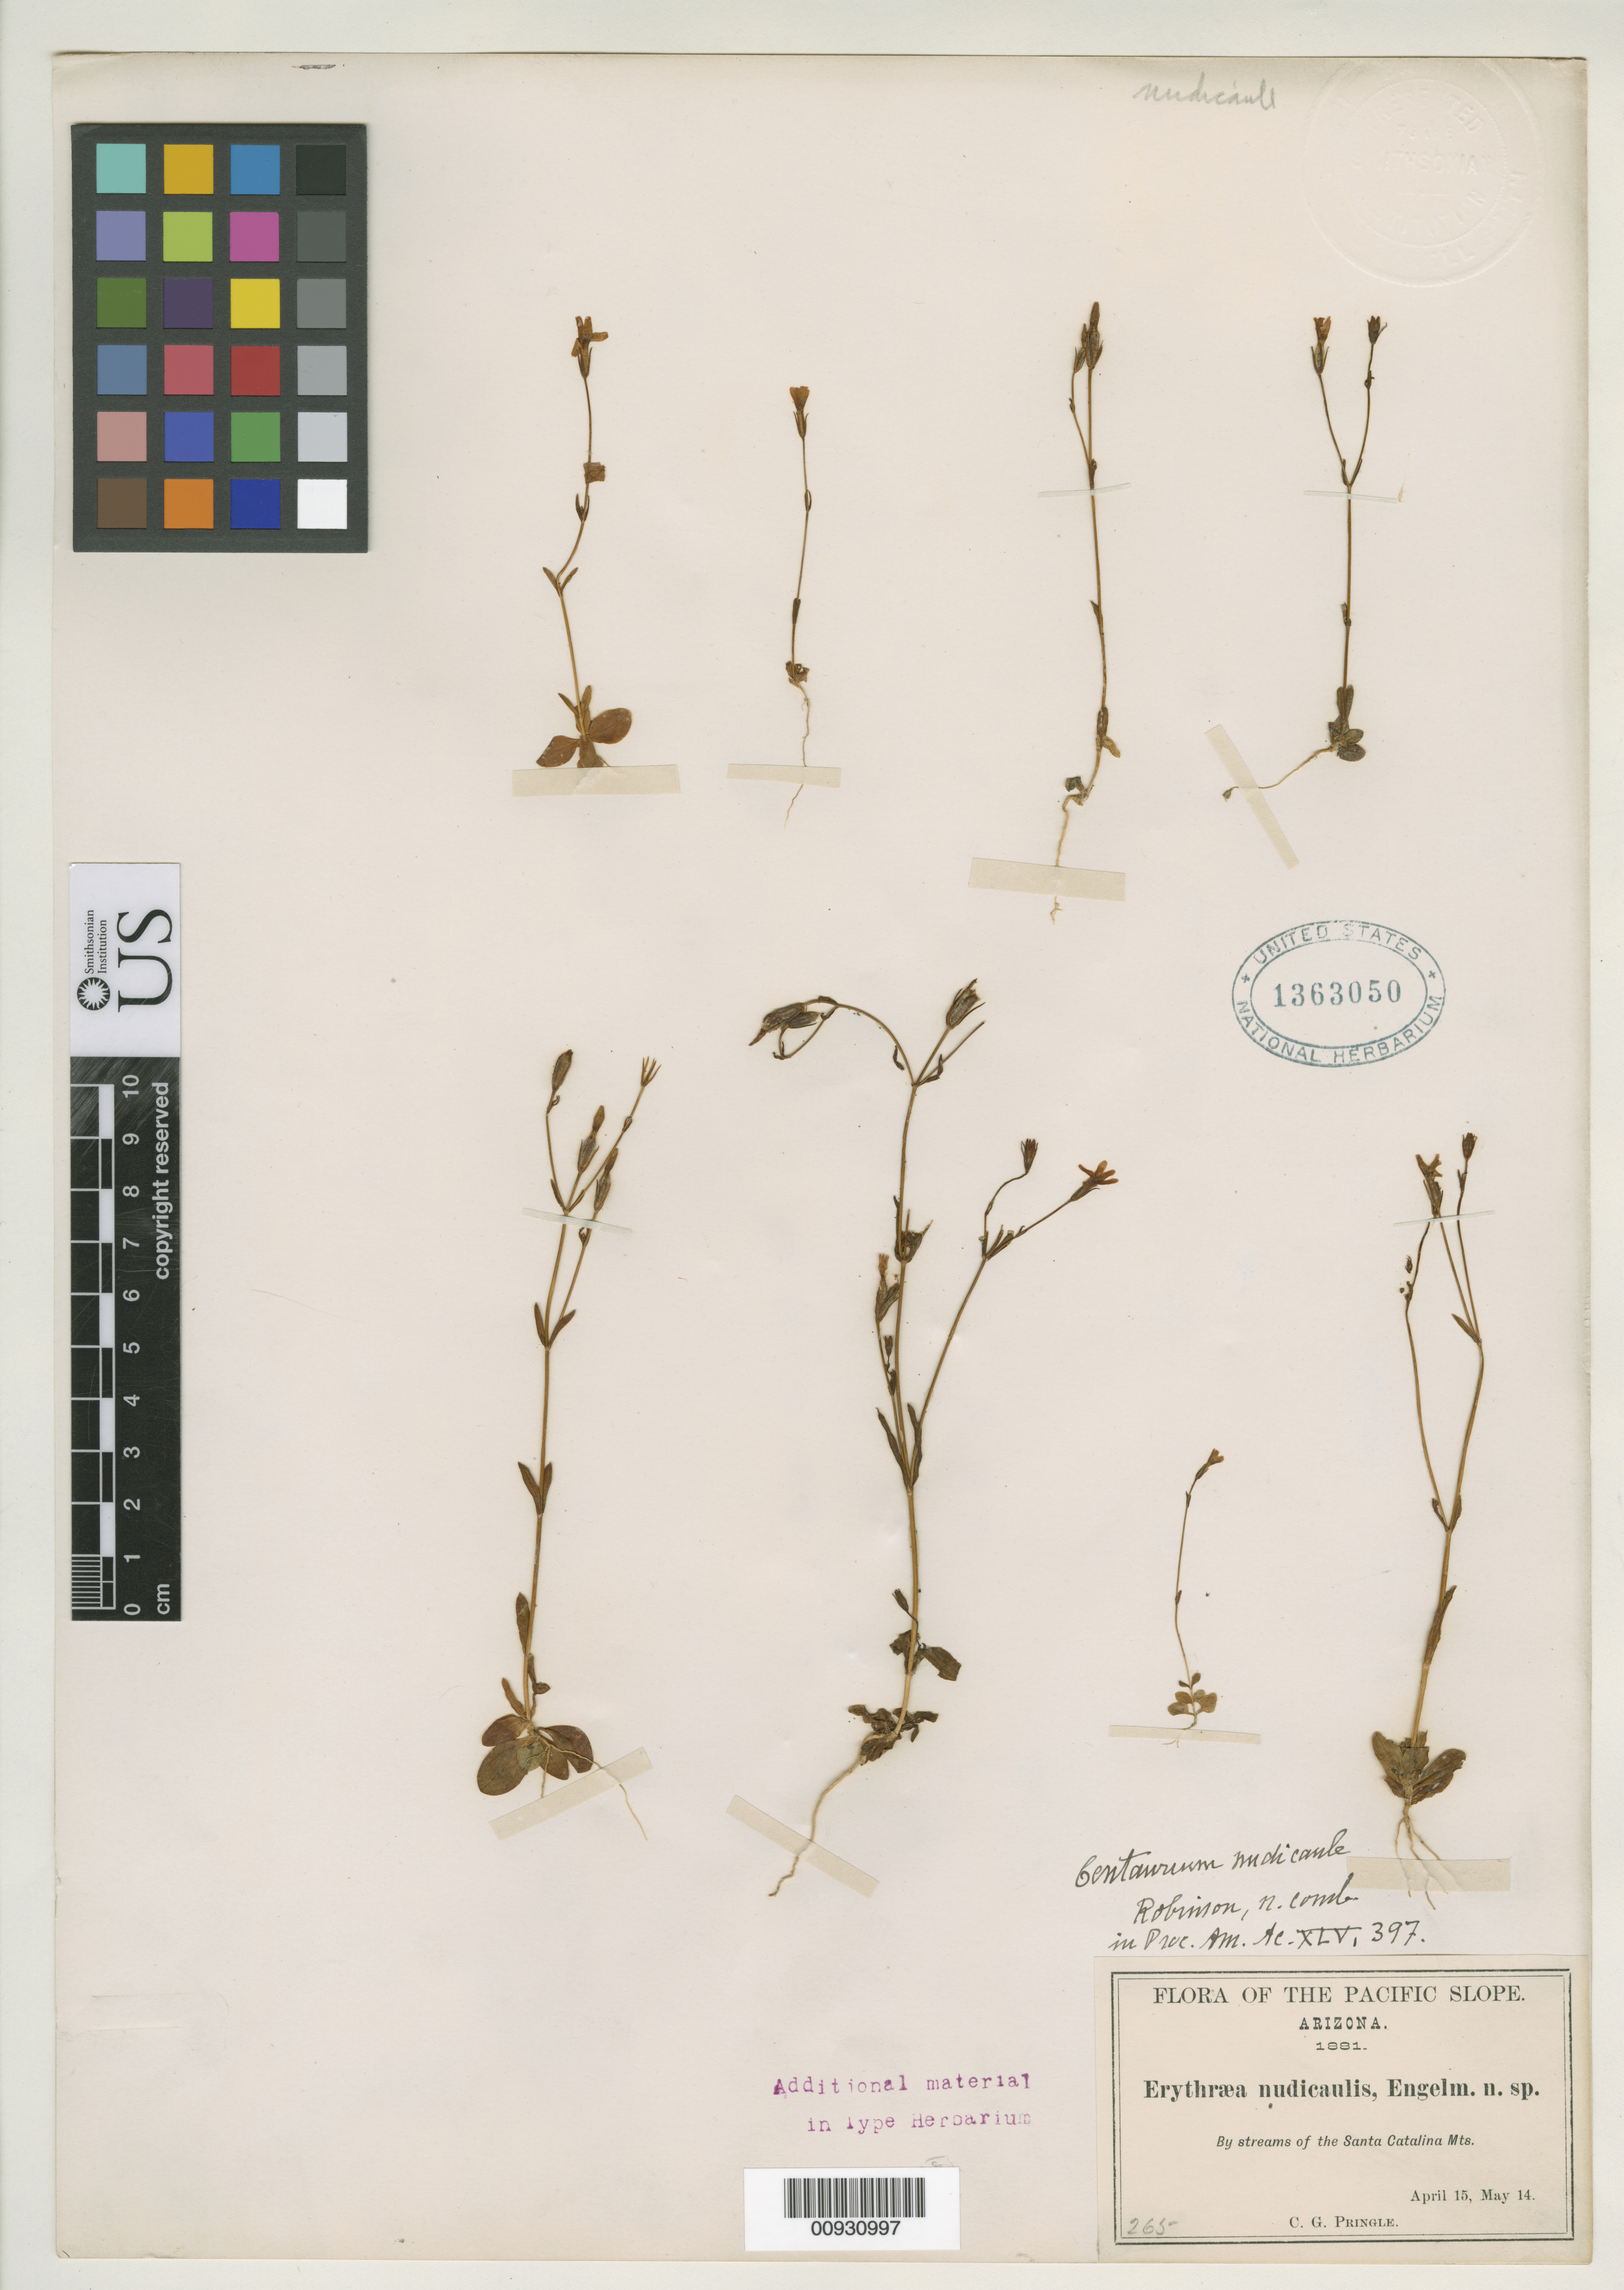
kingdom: Plantae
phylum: Tracheophyta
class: Magnoliopsida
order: Gentianales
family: Gentianaceae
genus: Erythraea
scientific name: Erythraea nudicaulis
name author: Engelm.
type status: Isotype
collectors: C. G. Pringle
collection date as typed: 15 Apr 1881 to 14 Mar 1881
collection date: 1881-03-14,1881-04-15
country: United States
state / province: Arizona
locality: By streams of the Santa Catalina Mts.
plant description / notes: Note 2 dates on specimen label; element collected in April is type (see Mansion 2004, Taxon 53: 735).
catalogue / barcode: US 1363050